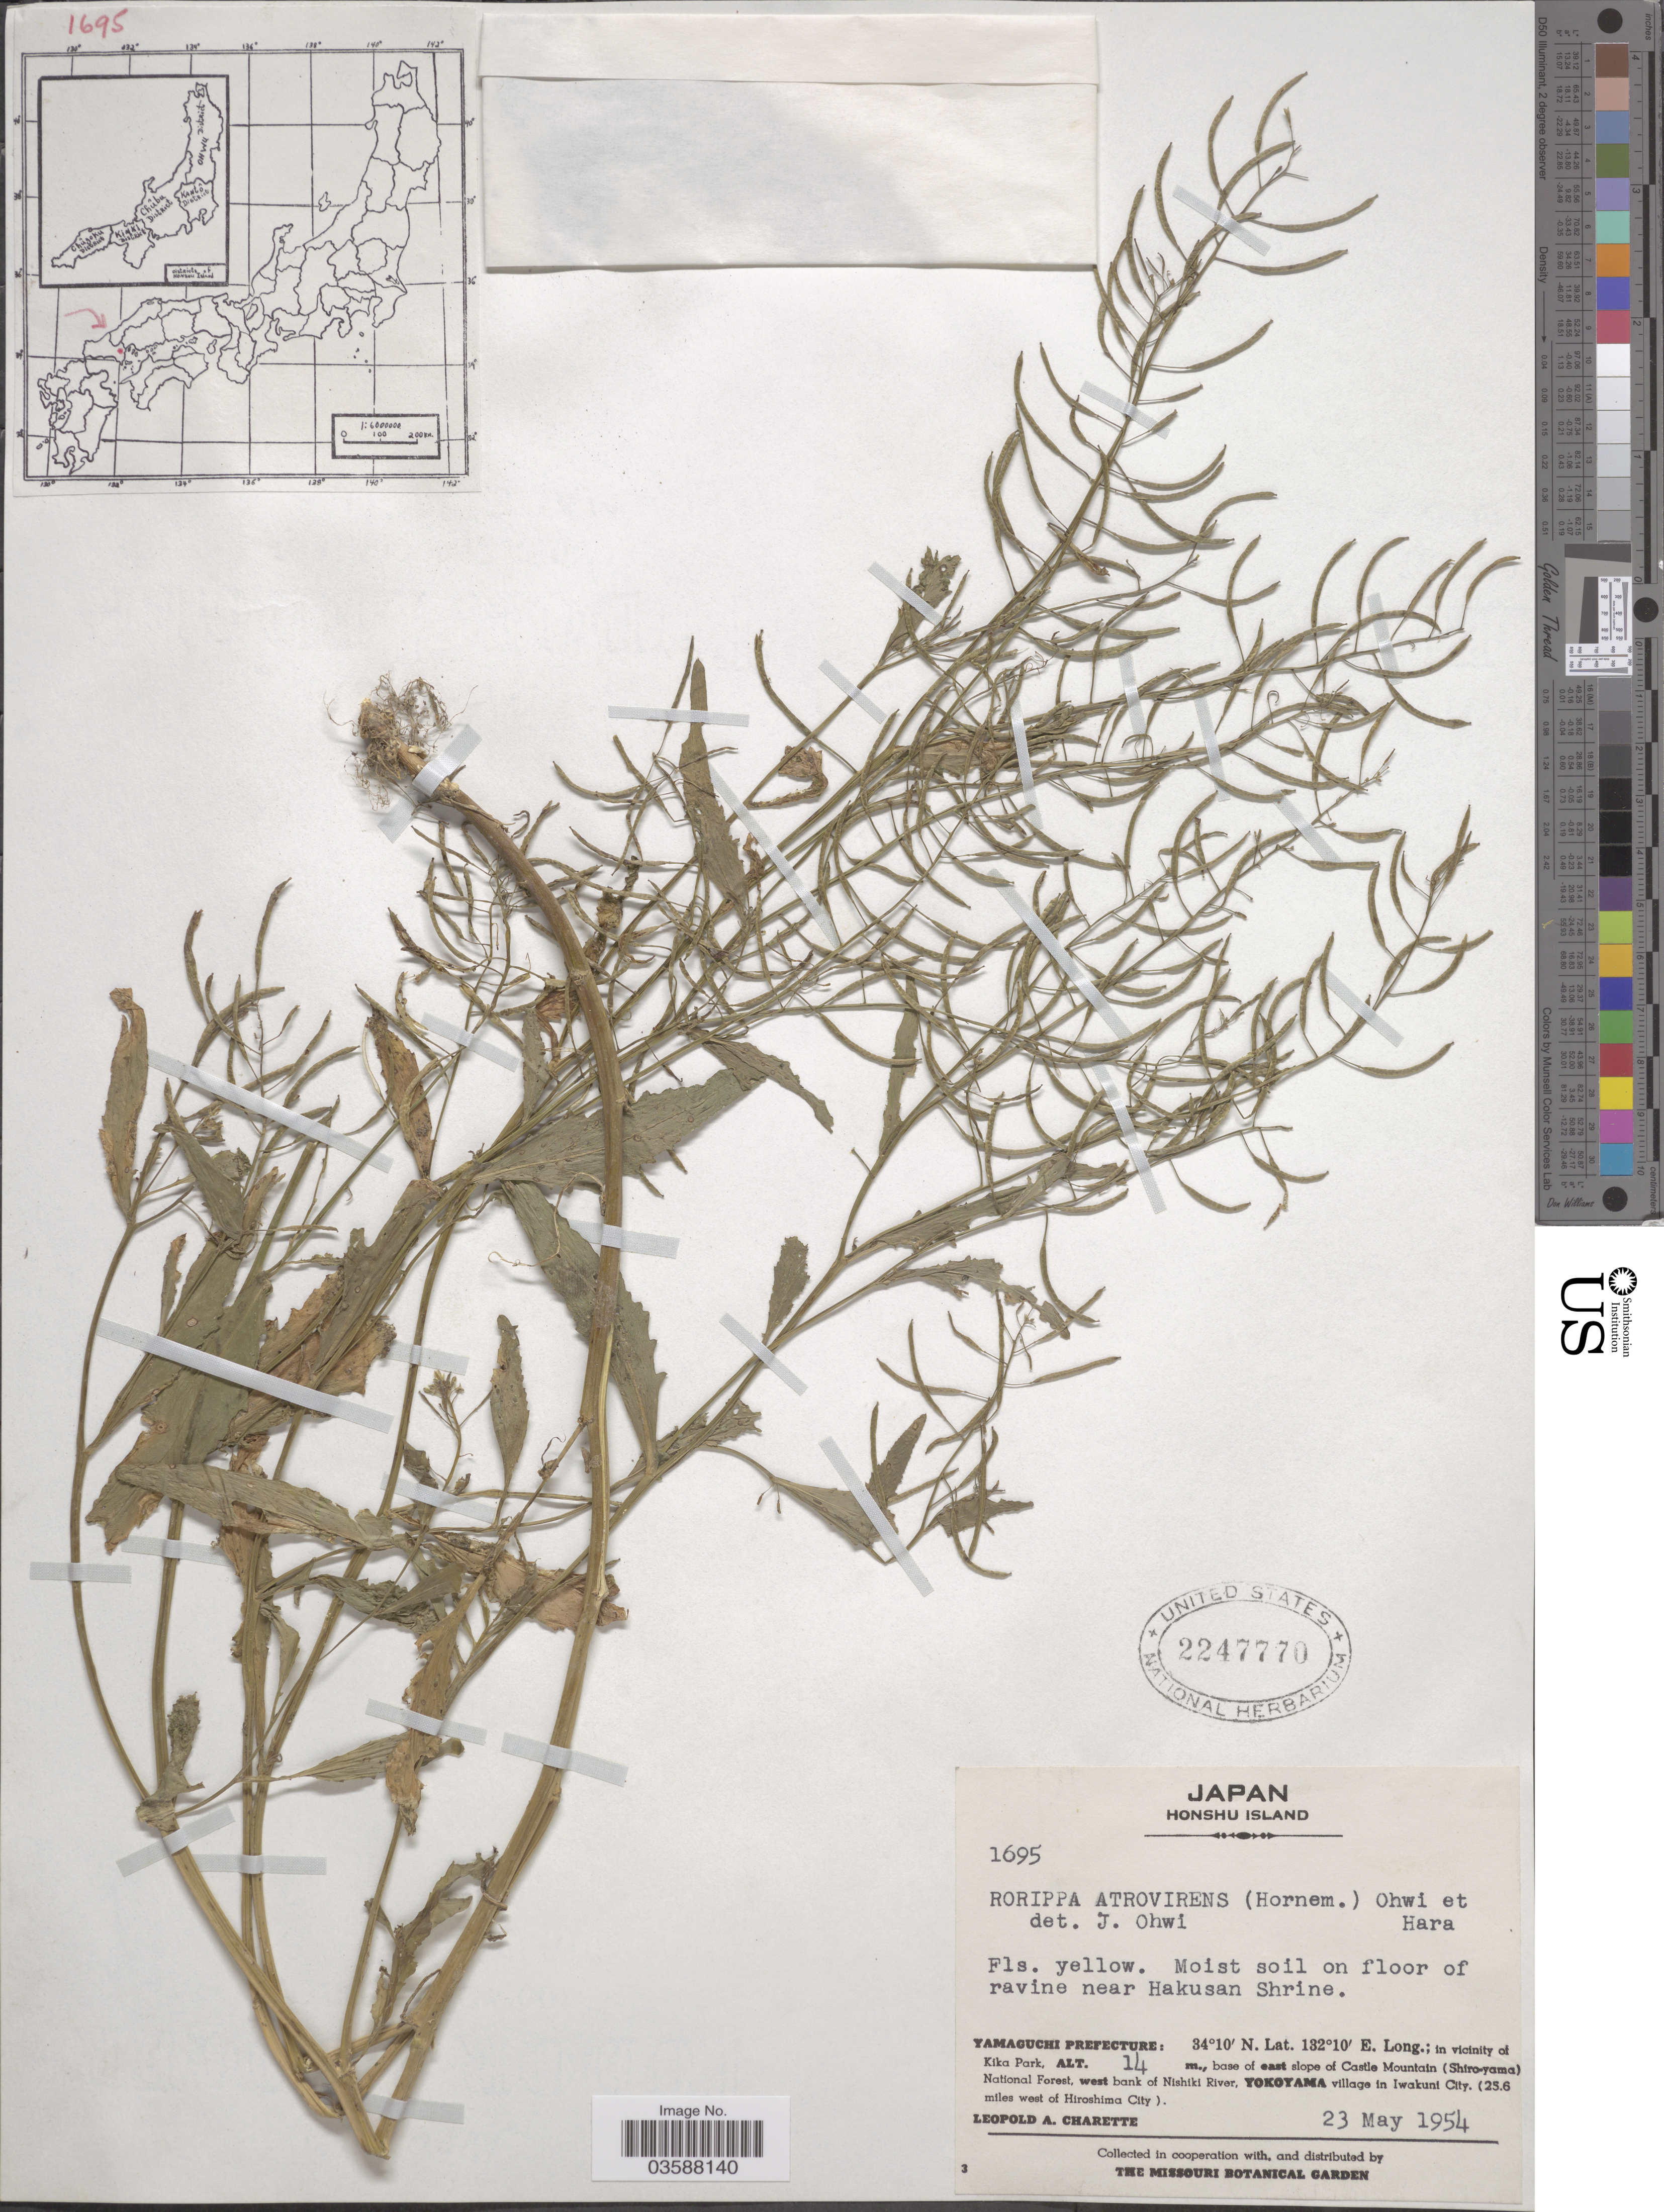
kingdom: Plantae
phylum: Tracheophyta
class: Magnoliopsida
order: Brassicales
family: Brassicaceae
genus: Rorippa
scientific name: Rorippa indica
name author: (L.) Hiern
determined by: Strong, M. T., (US), Smithsonian Institution - National Museum of Natural History (UNITED STATES)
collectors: L. A. Charette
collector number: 1695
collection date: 1954-05-23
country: Japan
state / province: Yamaguti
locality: Honshu Island. Floor of ravine near Hakusan Shrine. Yamaguchi Prefecture: in vicinity of Kika Park, base of east slope of Castle Mountain (Shiro-yama) National Forest, west bank of Nishiki River, Yokoyama village in Iwakuni City. (25.6 miles west of Hiroshima City).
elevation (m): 14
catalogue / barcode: US 2247770